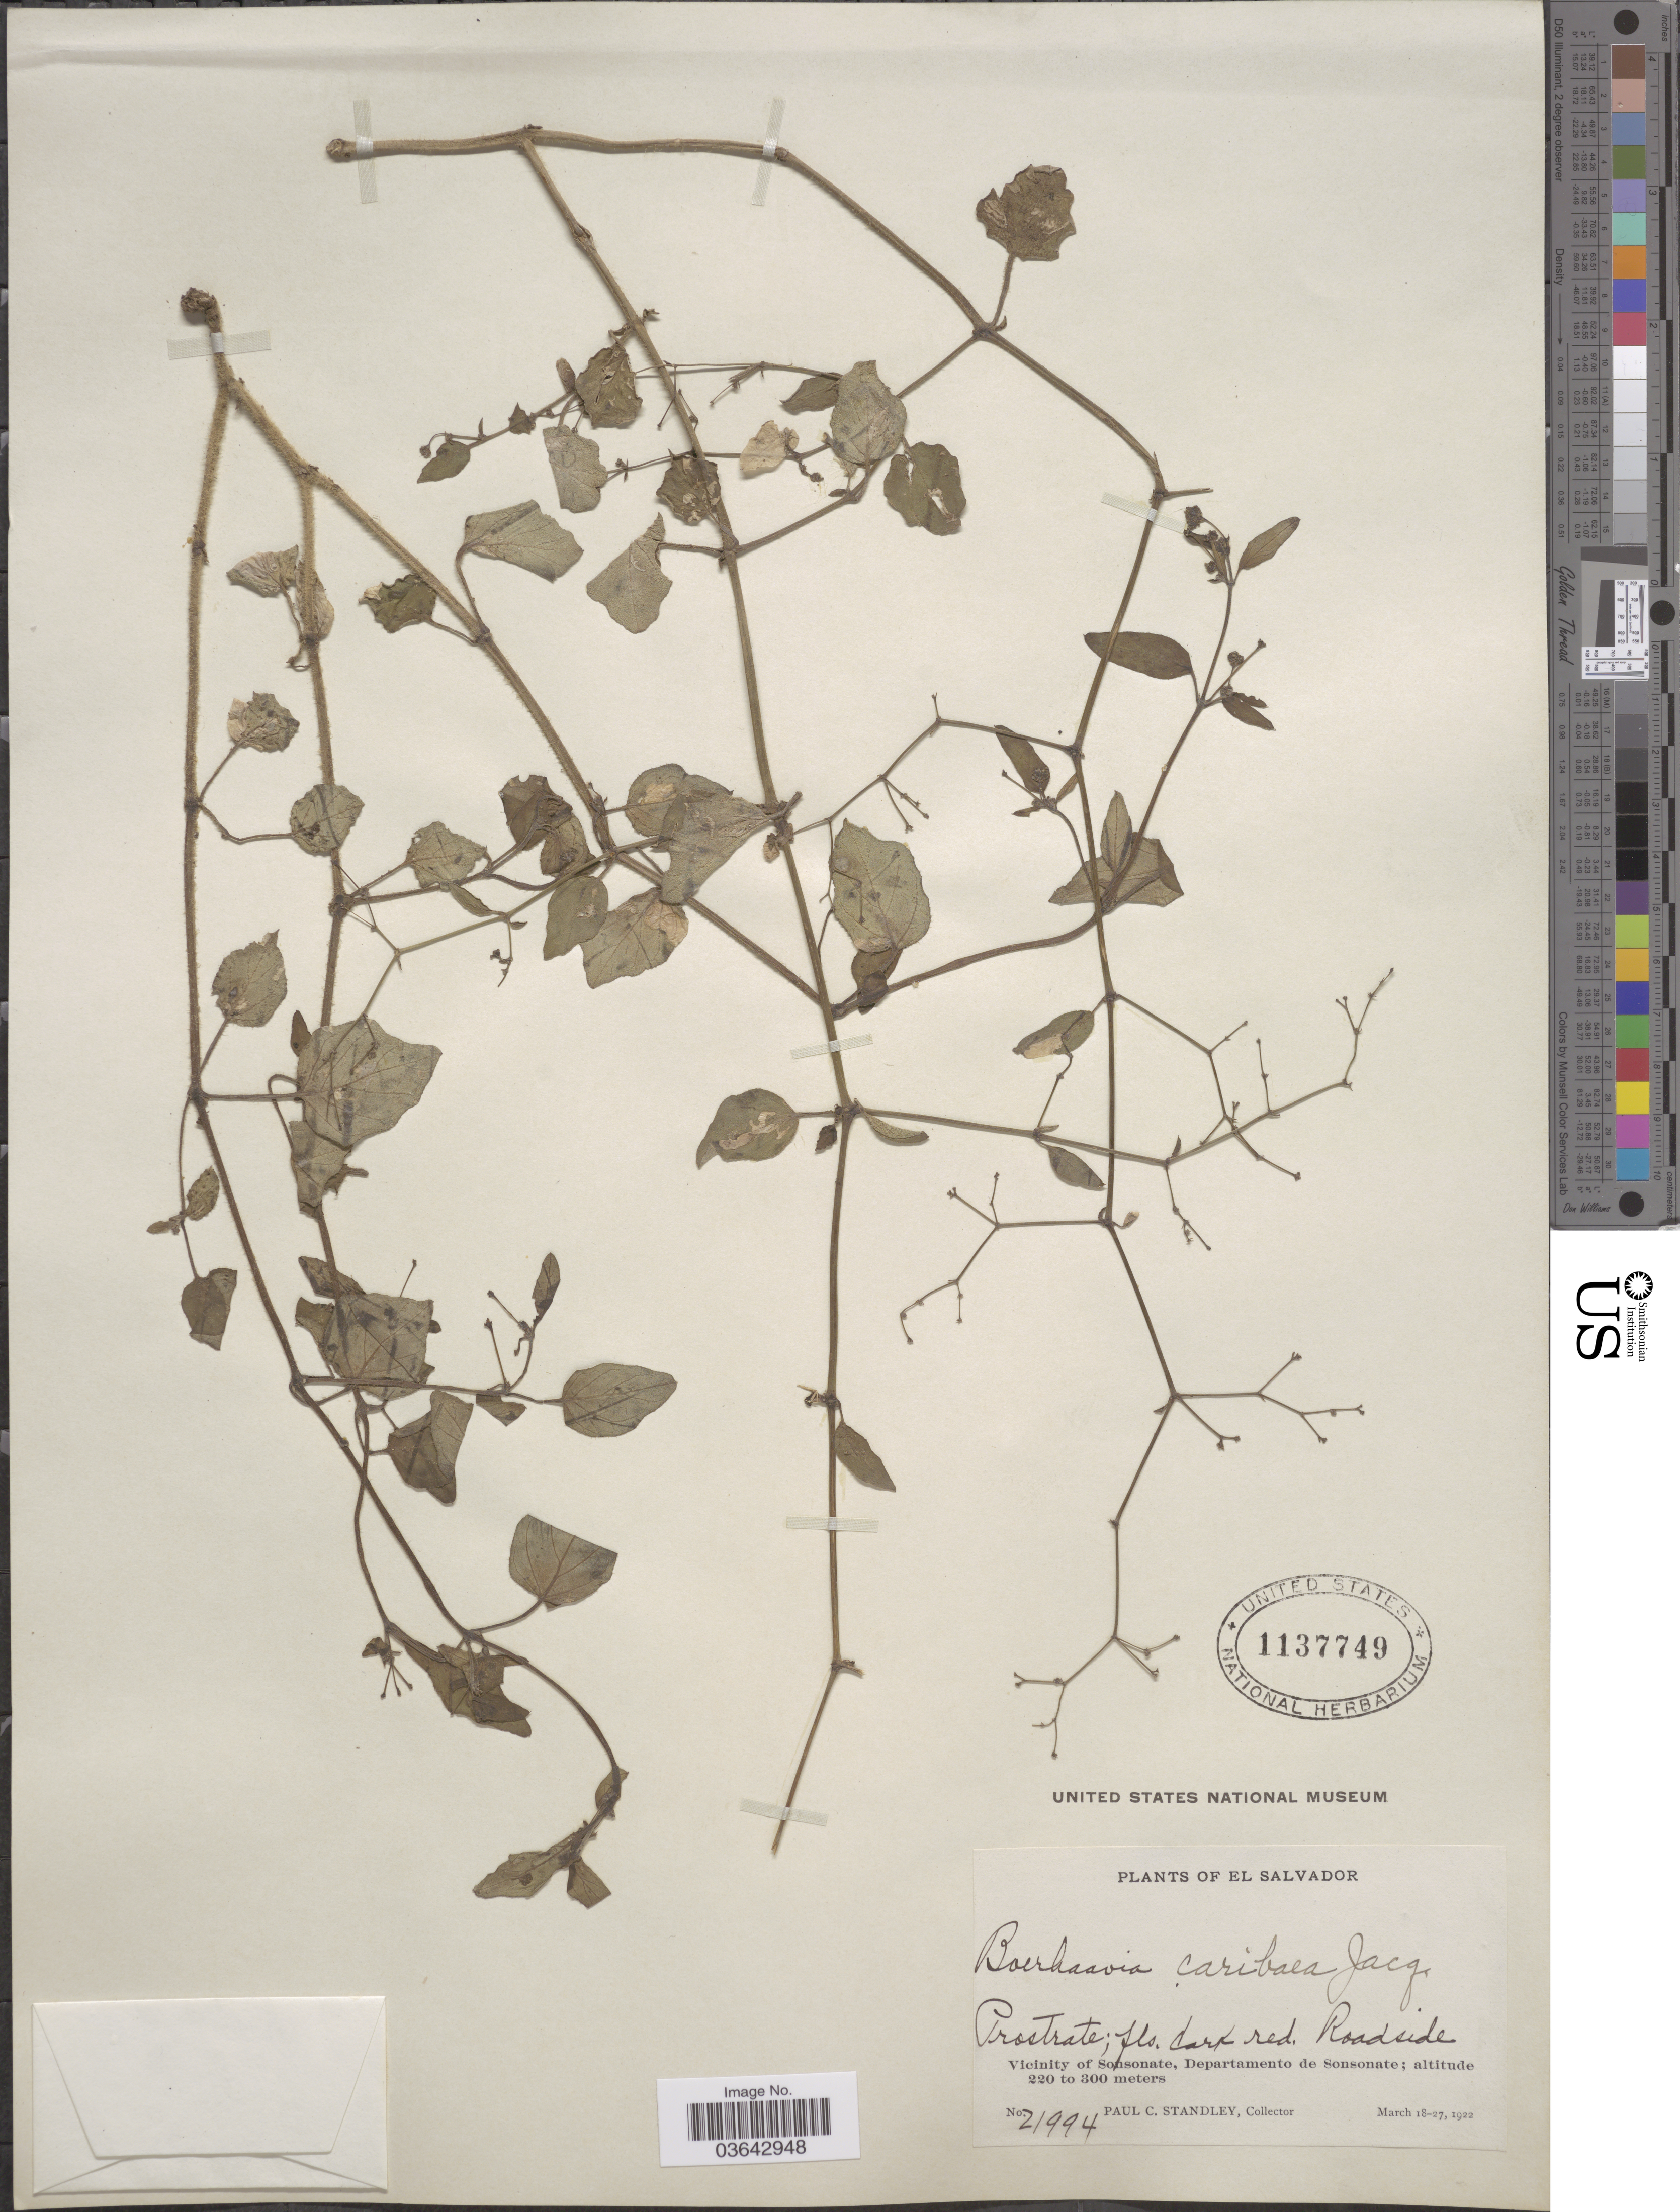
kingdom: Plantae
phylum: Tracheophyta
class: Magnoliopsida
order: Caryophyllales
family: Nyctaginaceae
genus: Boerhavia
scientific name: Boerhavia caribaea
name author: Jacq.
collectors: P. C. Standley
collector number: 21994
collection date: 1922-03-18/1922-03-27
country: El Salvador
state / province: Sonsonate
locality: Vicinity of Sonsonate, Departamento de Sonsonate.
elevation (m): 220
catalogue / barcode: US 1137749